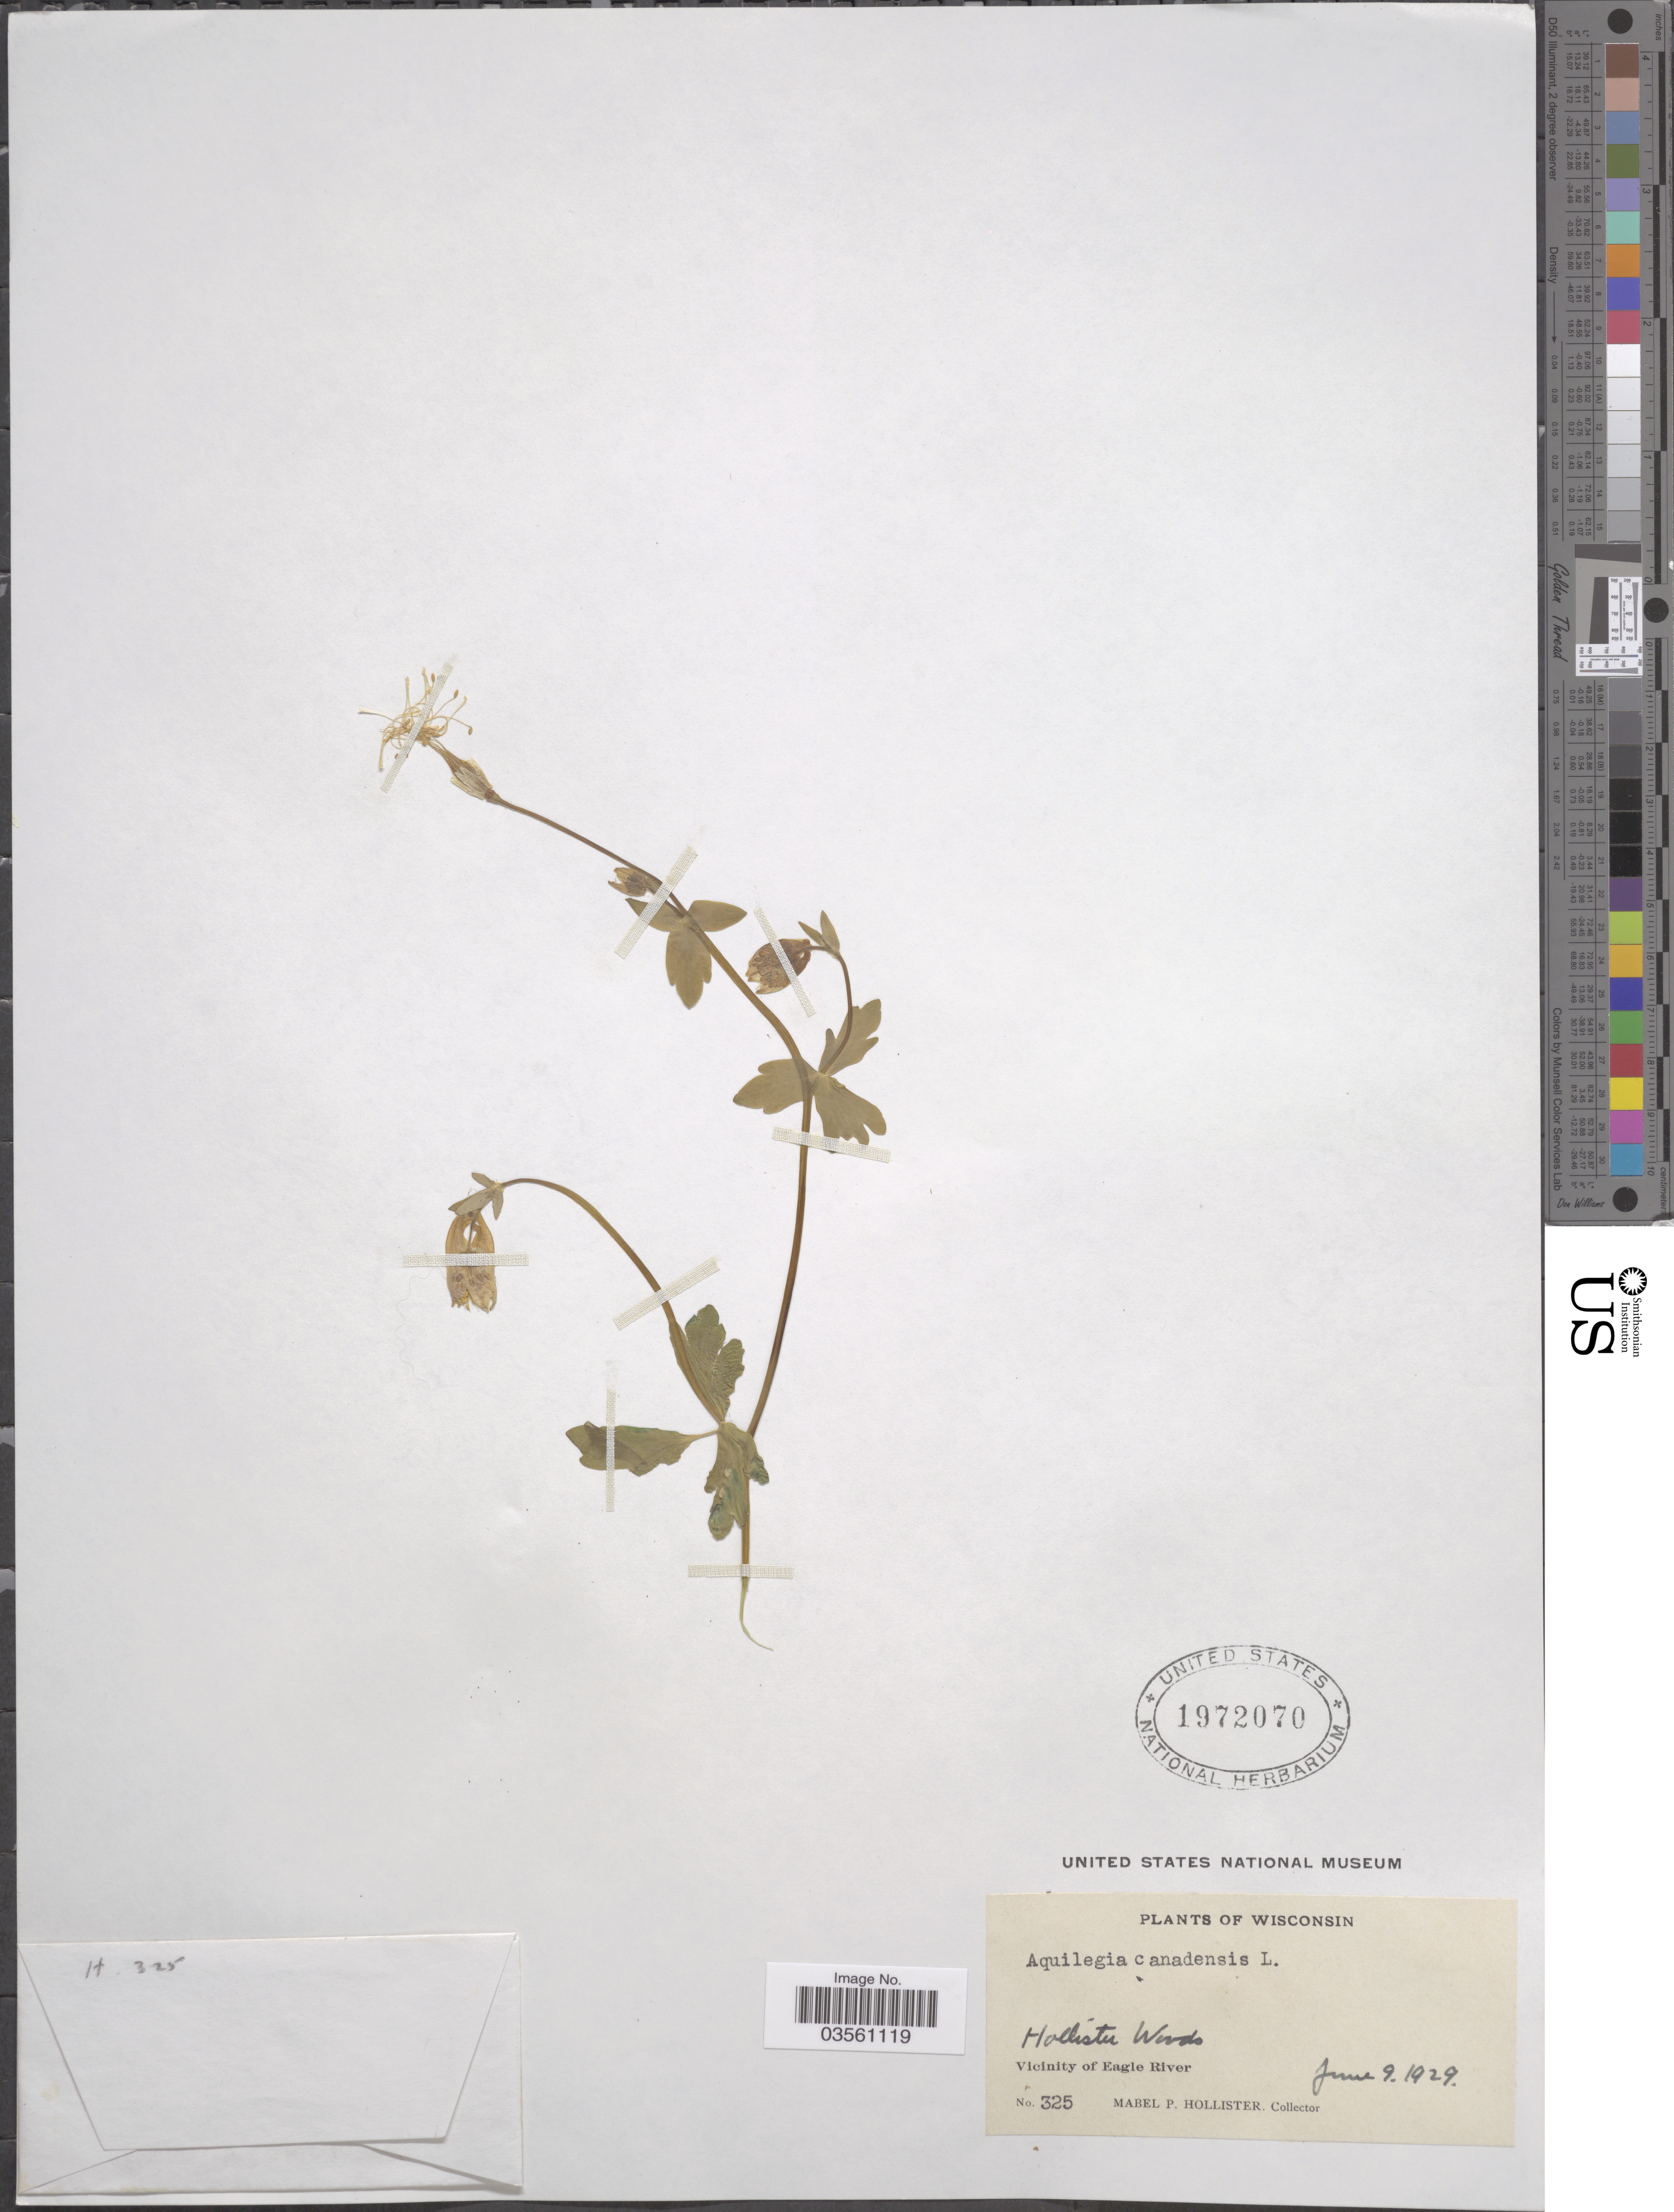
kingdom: Plantae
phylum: Tracheophyta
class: Magnoliopsida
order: Ranunculales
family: Ranunculaceae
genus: Aquilegia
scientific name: Aquilegia canadensis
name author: L.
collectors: M. Hollister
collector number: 325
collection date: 1929-06-09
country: United States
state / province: Wisconsin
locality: Hollister Woods. Vicinity of Eagle River.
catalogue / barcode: US 1972070